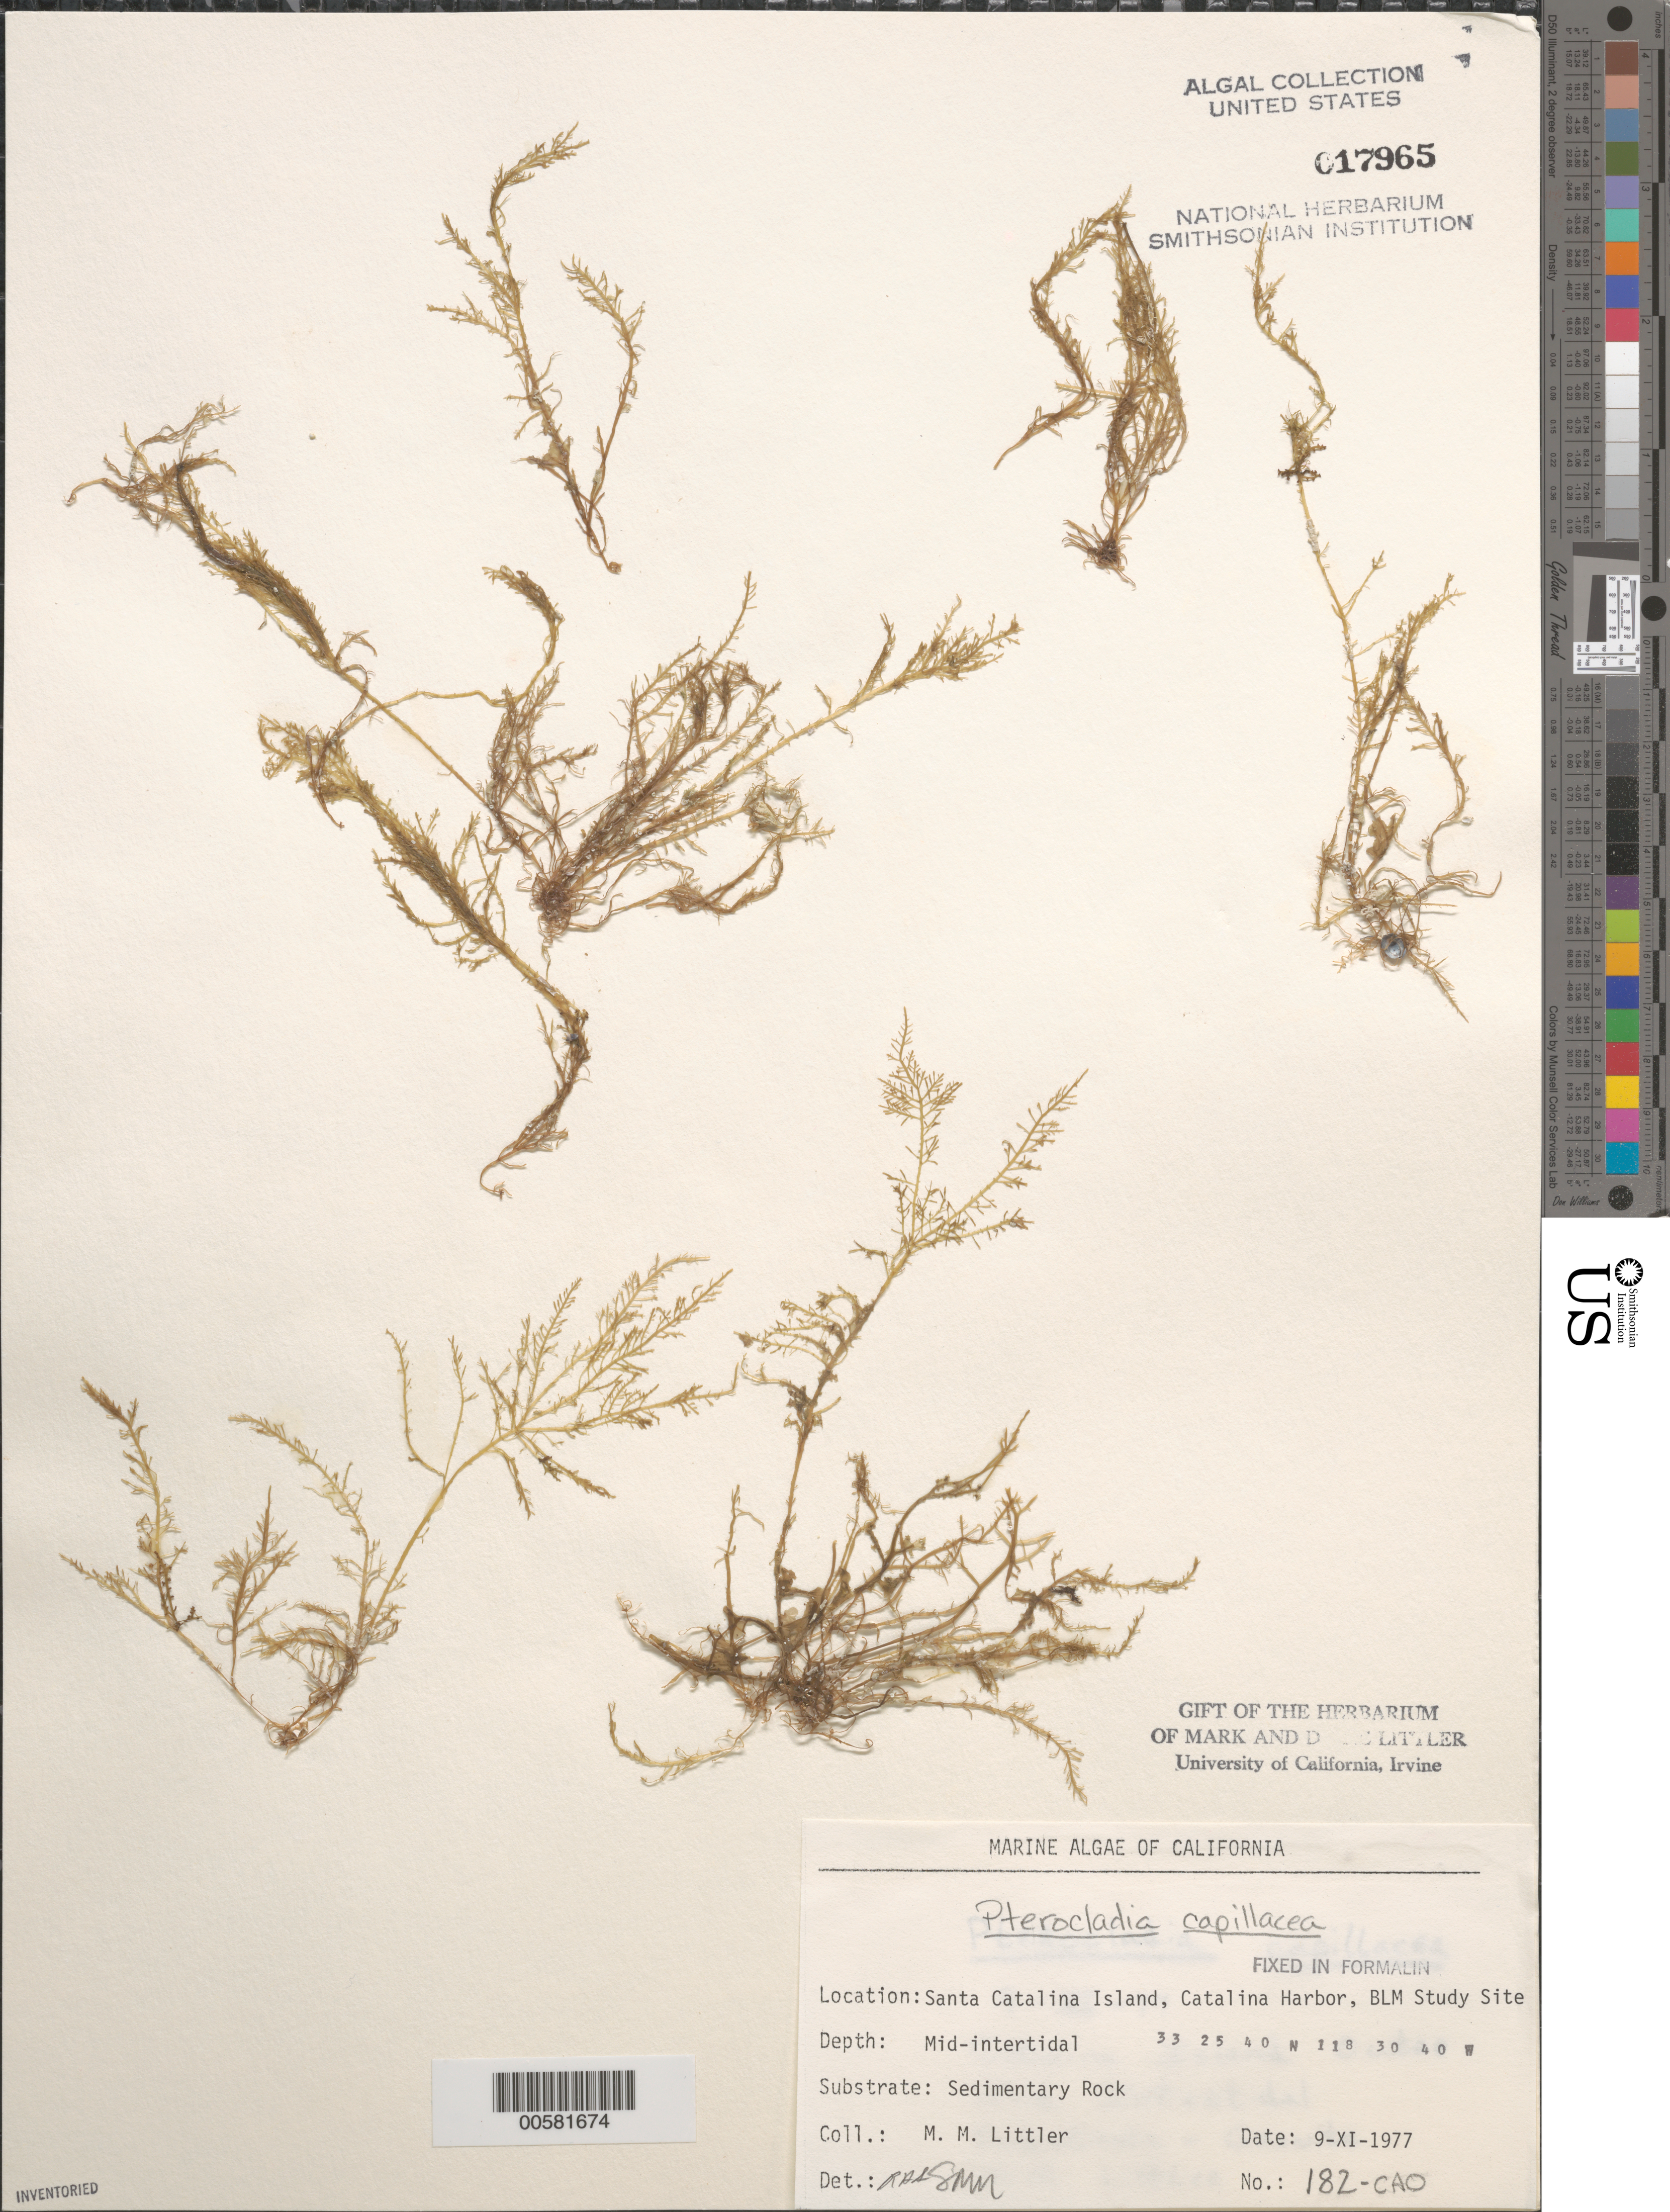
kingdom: Plantae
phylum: Rhodophyta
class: Florideophyceae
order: Gelidiales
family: Pterocladiaceae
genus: Pterocladiella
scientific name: Pterocladiella capillacea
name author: (S.G. Gmel.) Santelices & Hommers.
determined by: Algae name updating Project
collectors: M. M. Littler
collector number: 182-cao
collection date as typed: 09 Nov 1977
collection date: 1977-11-09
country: United States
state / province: California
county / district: Los Angeles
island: Santa Catalina Island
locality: Catalina Harbor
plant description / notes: BLM-SOCALBIGHT Rocky Intertidal Survey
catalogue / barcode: US 17965